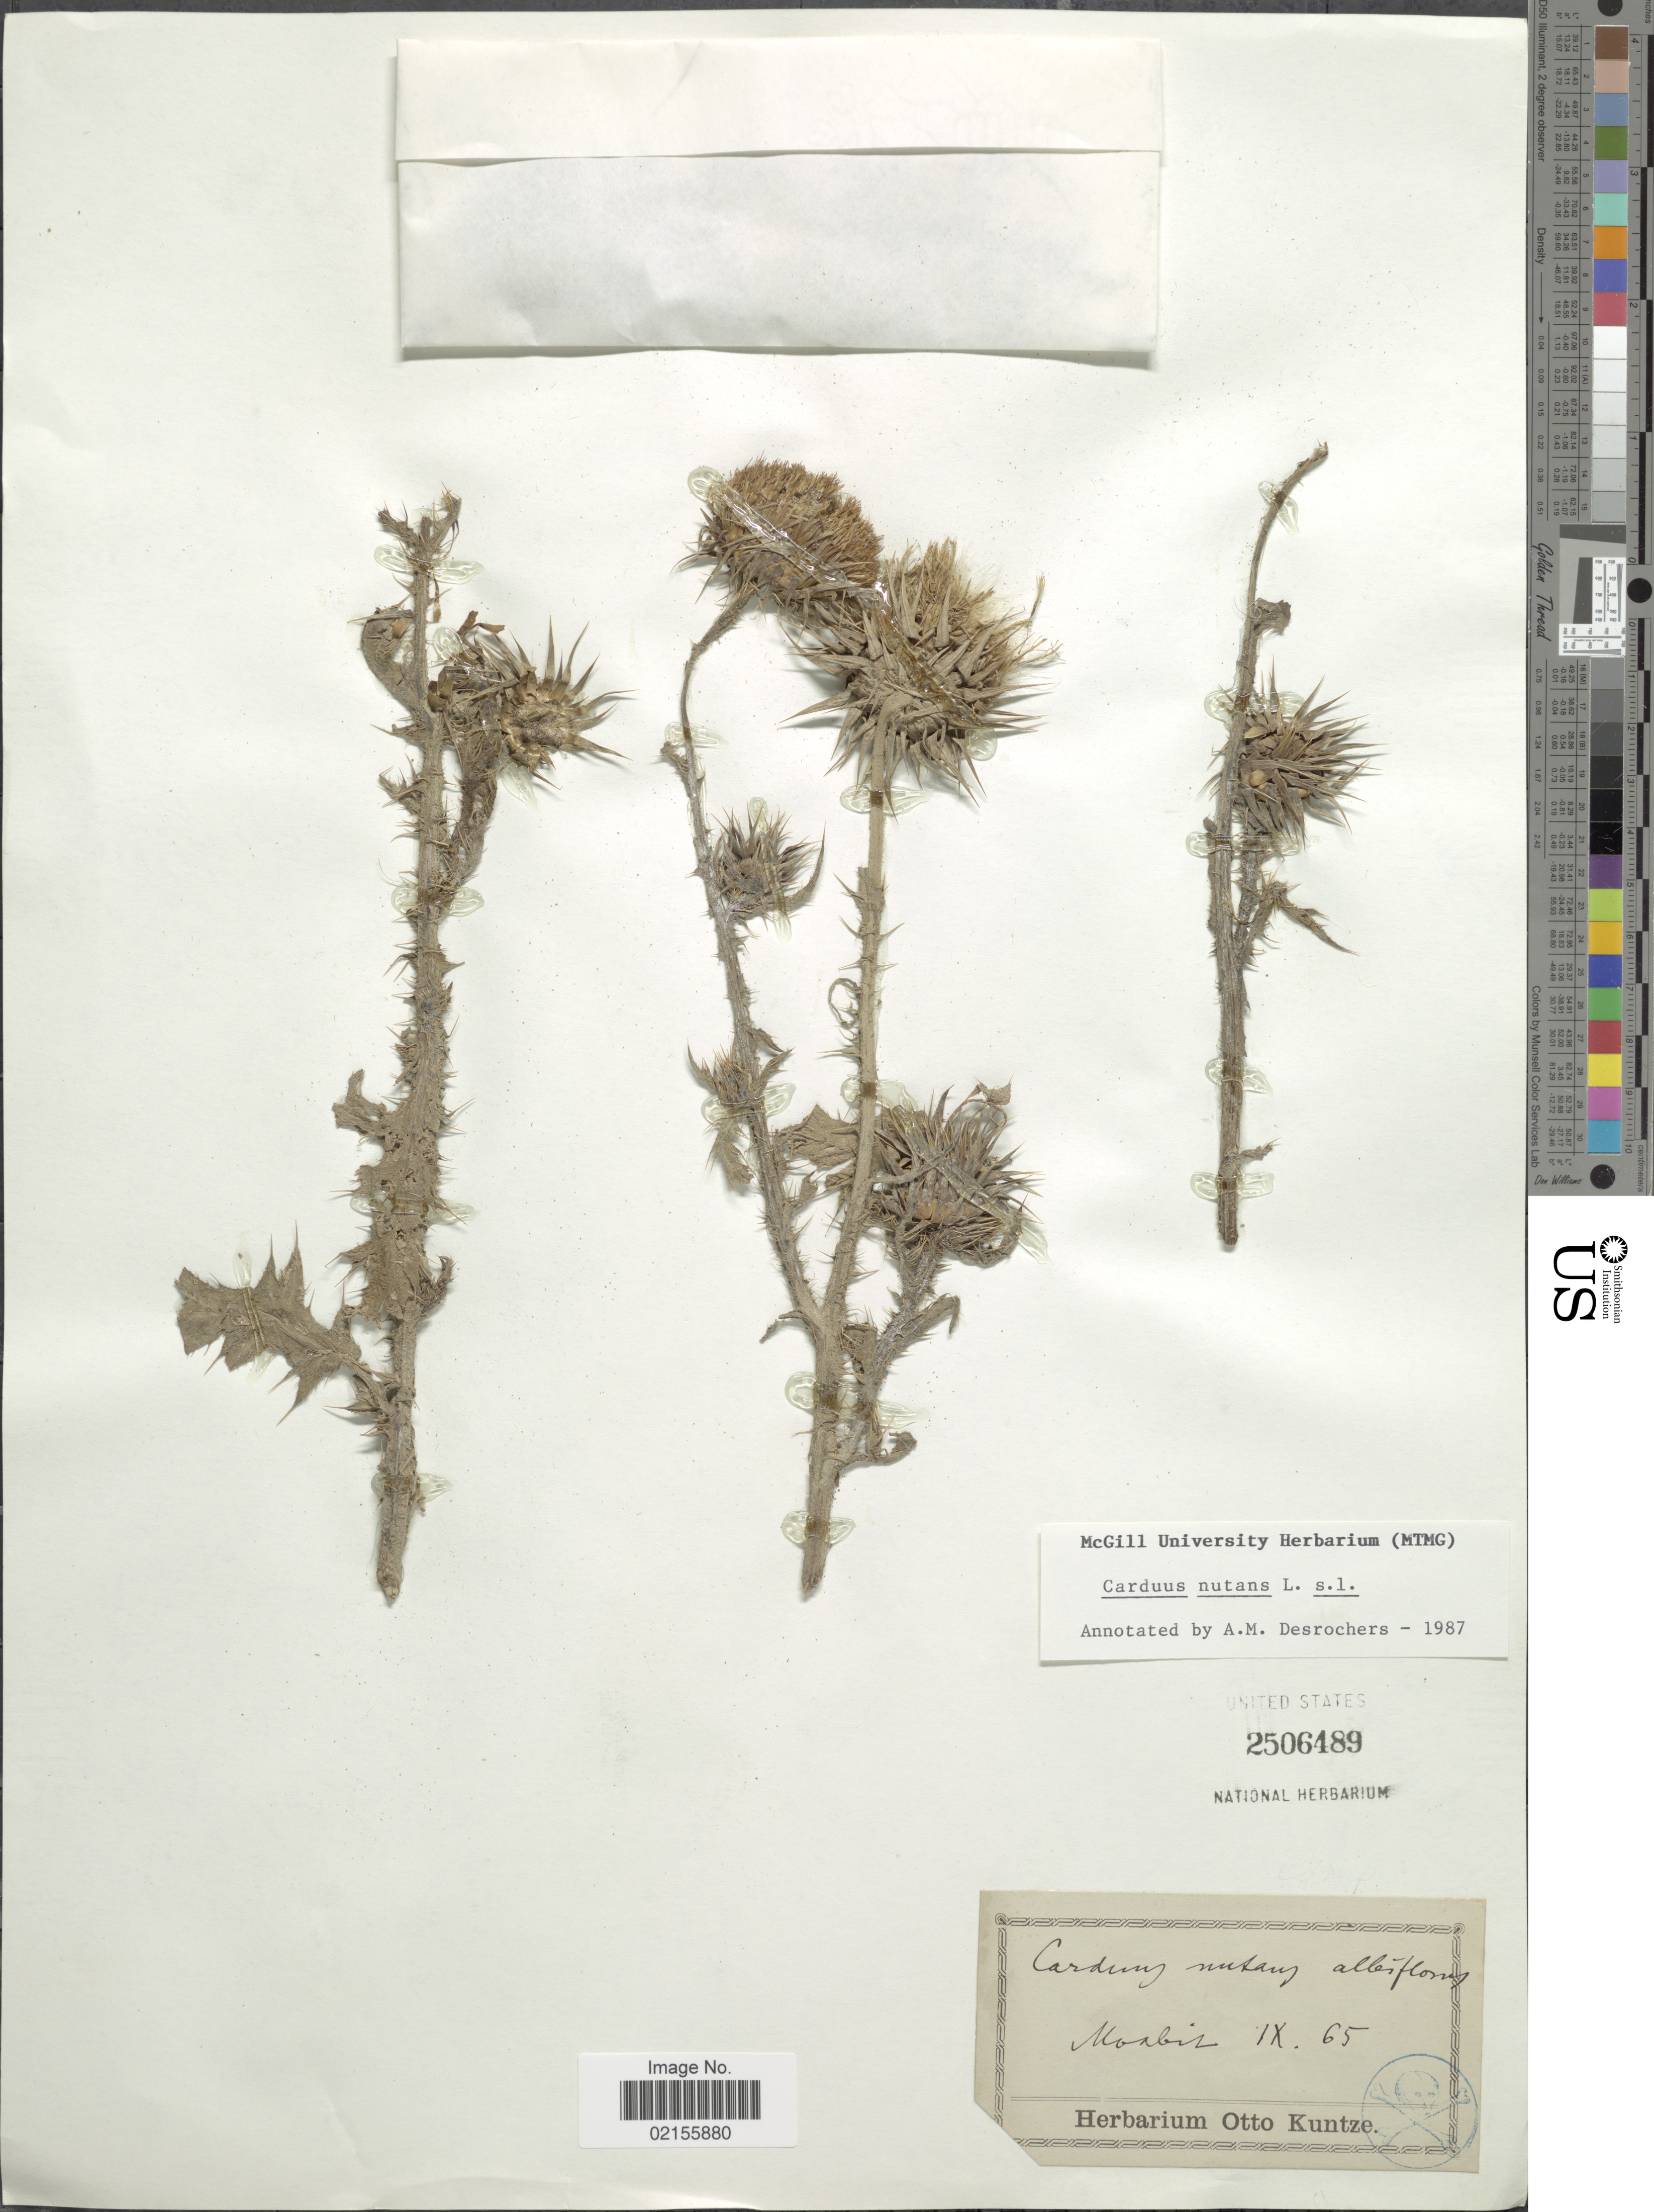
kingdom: Plantae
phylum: Tracheophyta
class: Magnoliopsida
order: Asterales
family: Asteraceae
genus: Carduus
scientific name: Carduus nutans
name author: L.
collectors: ex herb. Otto Kuntze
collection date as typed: Transcribed d/m/y: /9/65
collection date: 1865-09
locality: Moabiz [interpreted]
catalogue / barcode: US 2506489